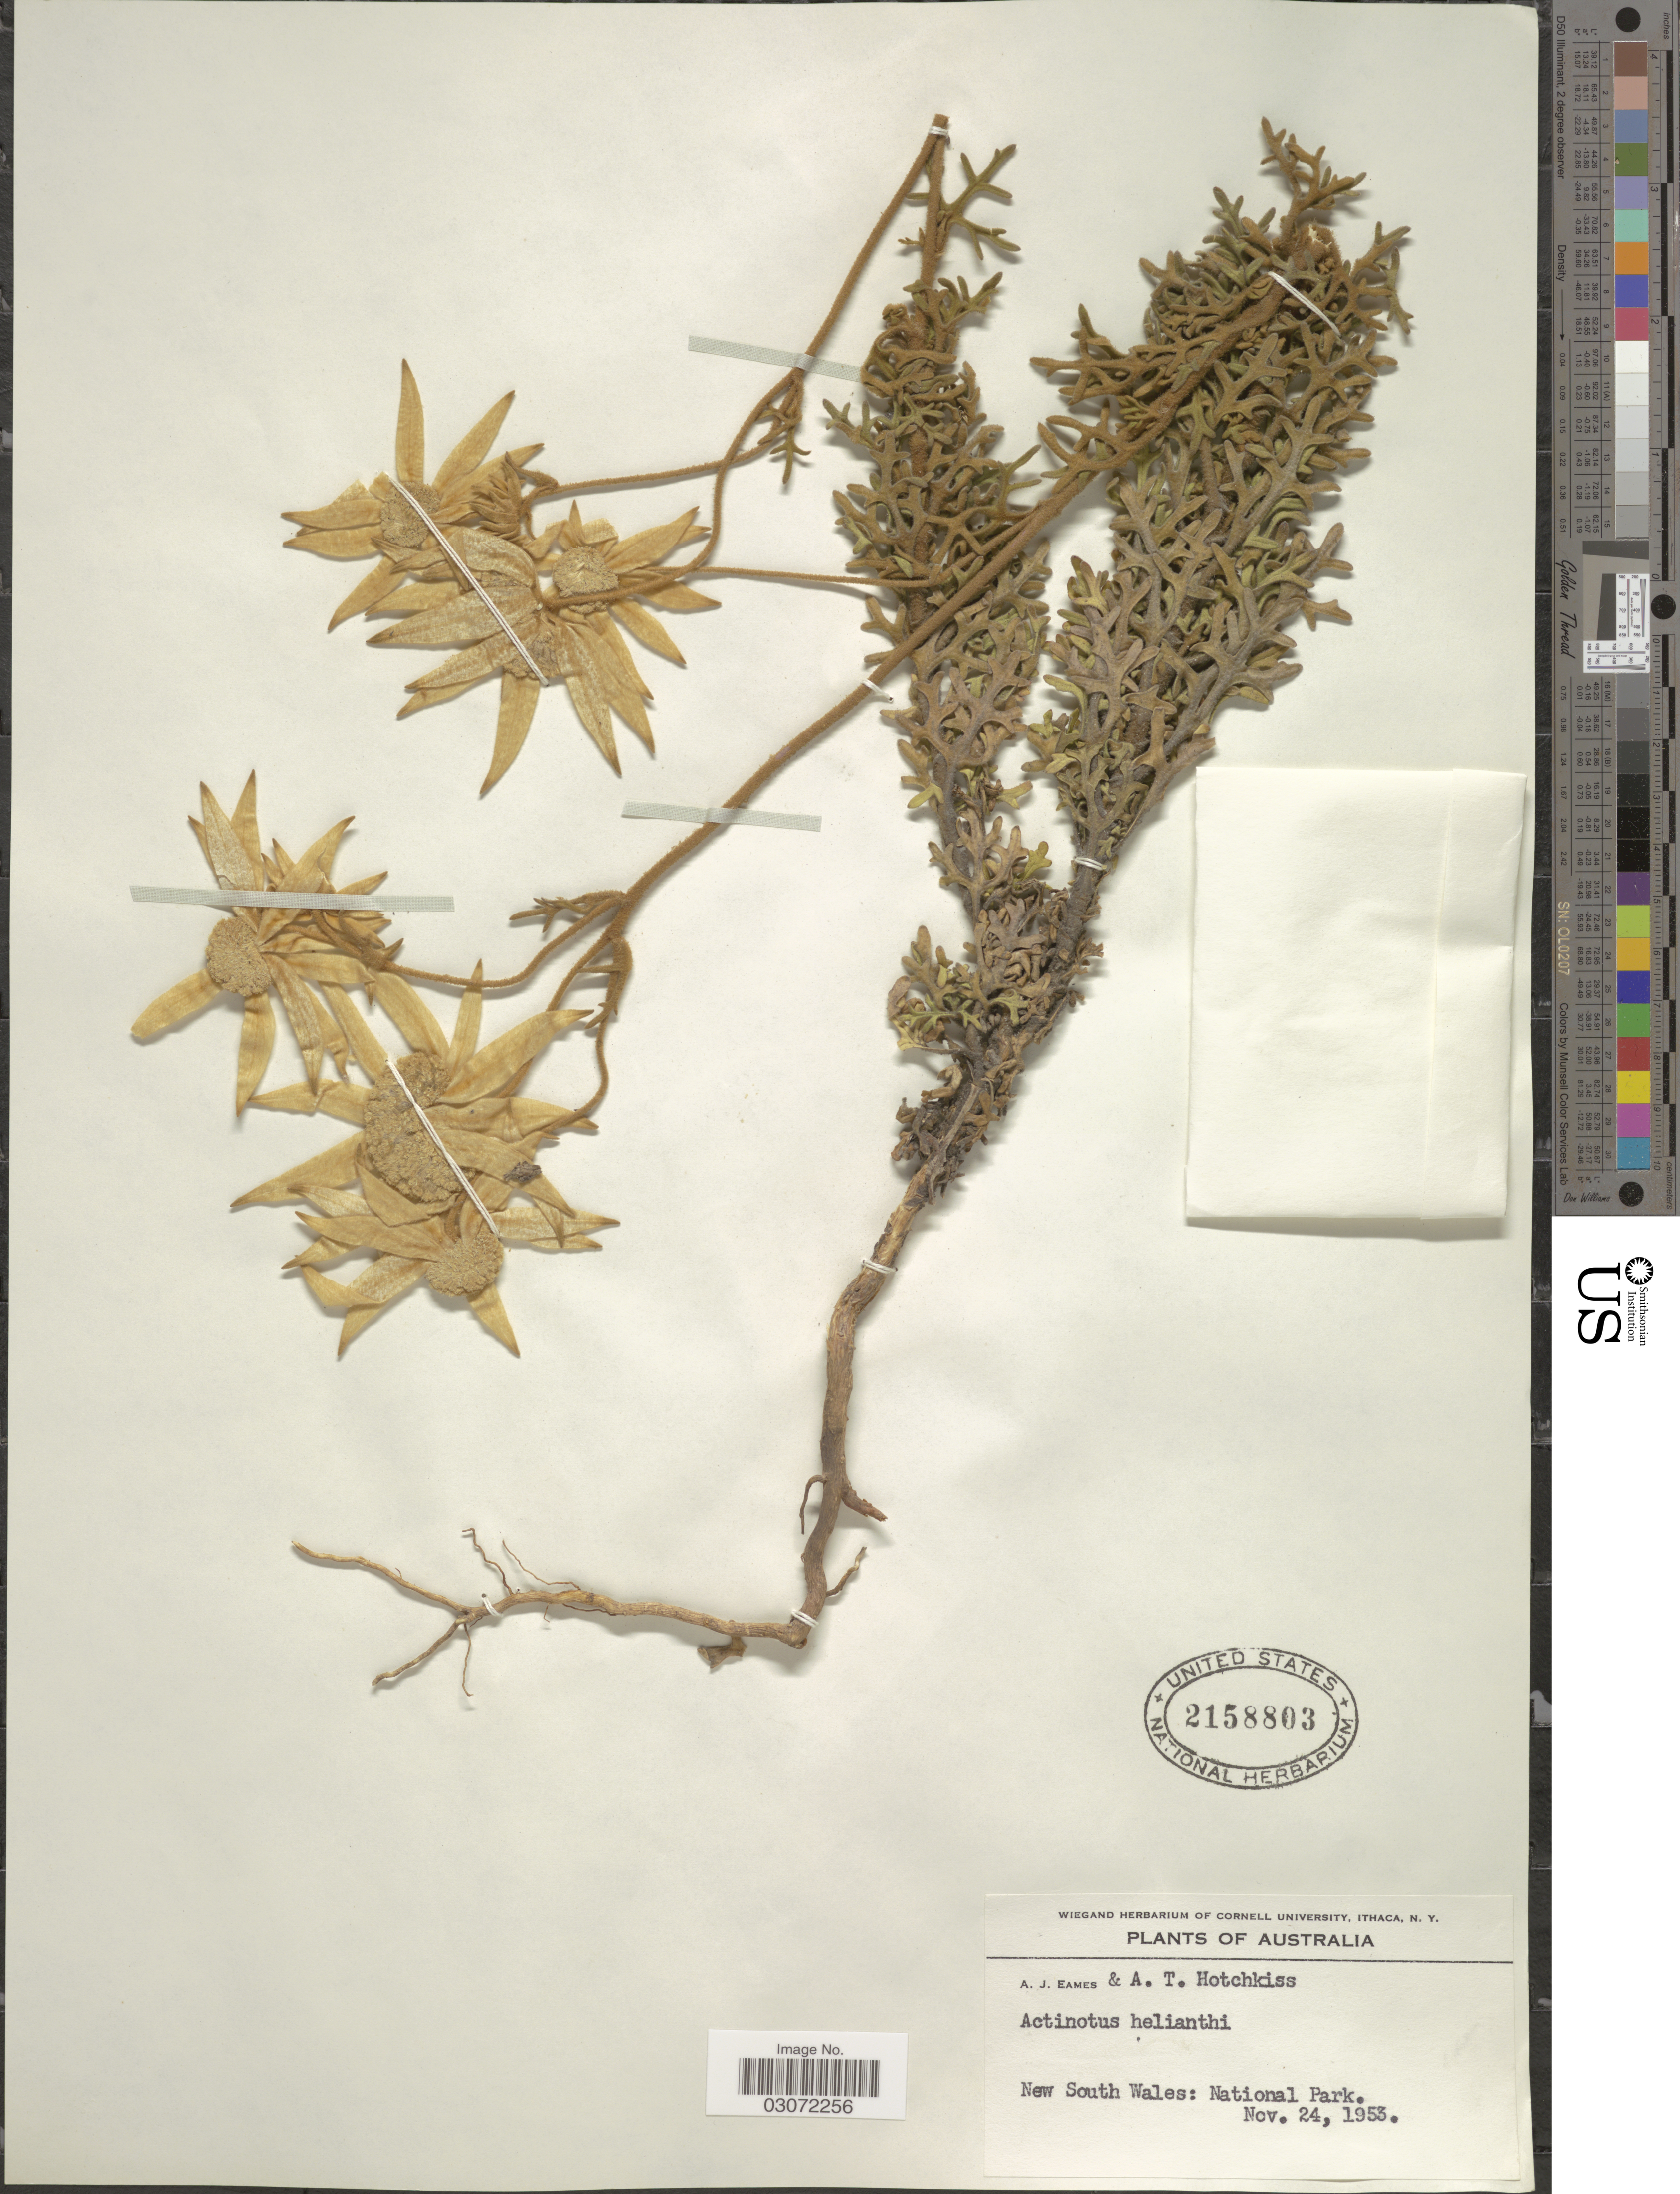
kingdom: Plantae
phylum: Tracheophyta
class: Magnoliopsida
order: Apiales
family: Apiaceae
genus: Actinotus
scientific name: Actinotus helianthi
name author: Labill.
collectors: A. J. Eames & A. Hotchkiss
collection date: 1953-11-24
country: Australia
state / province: New South Wales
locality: National Park.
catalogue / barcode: US 2158803